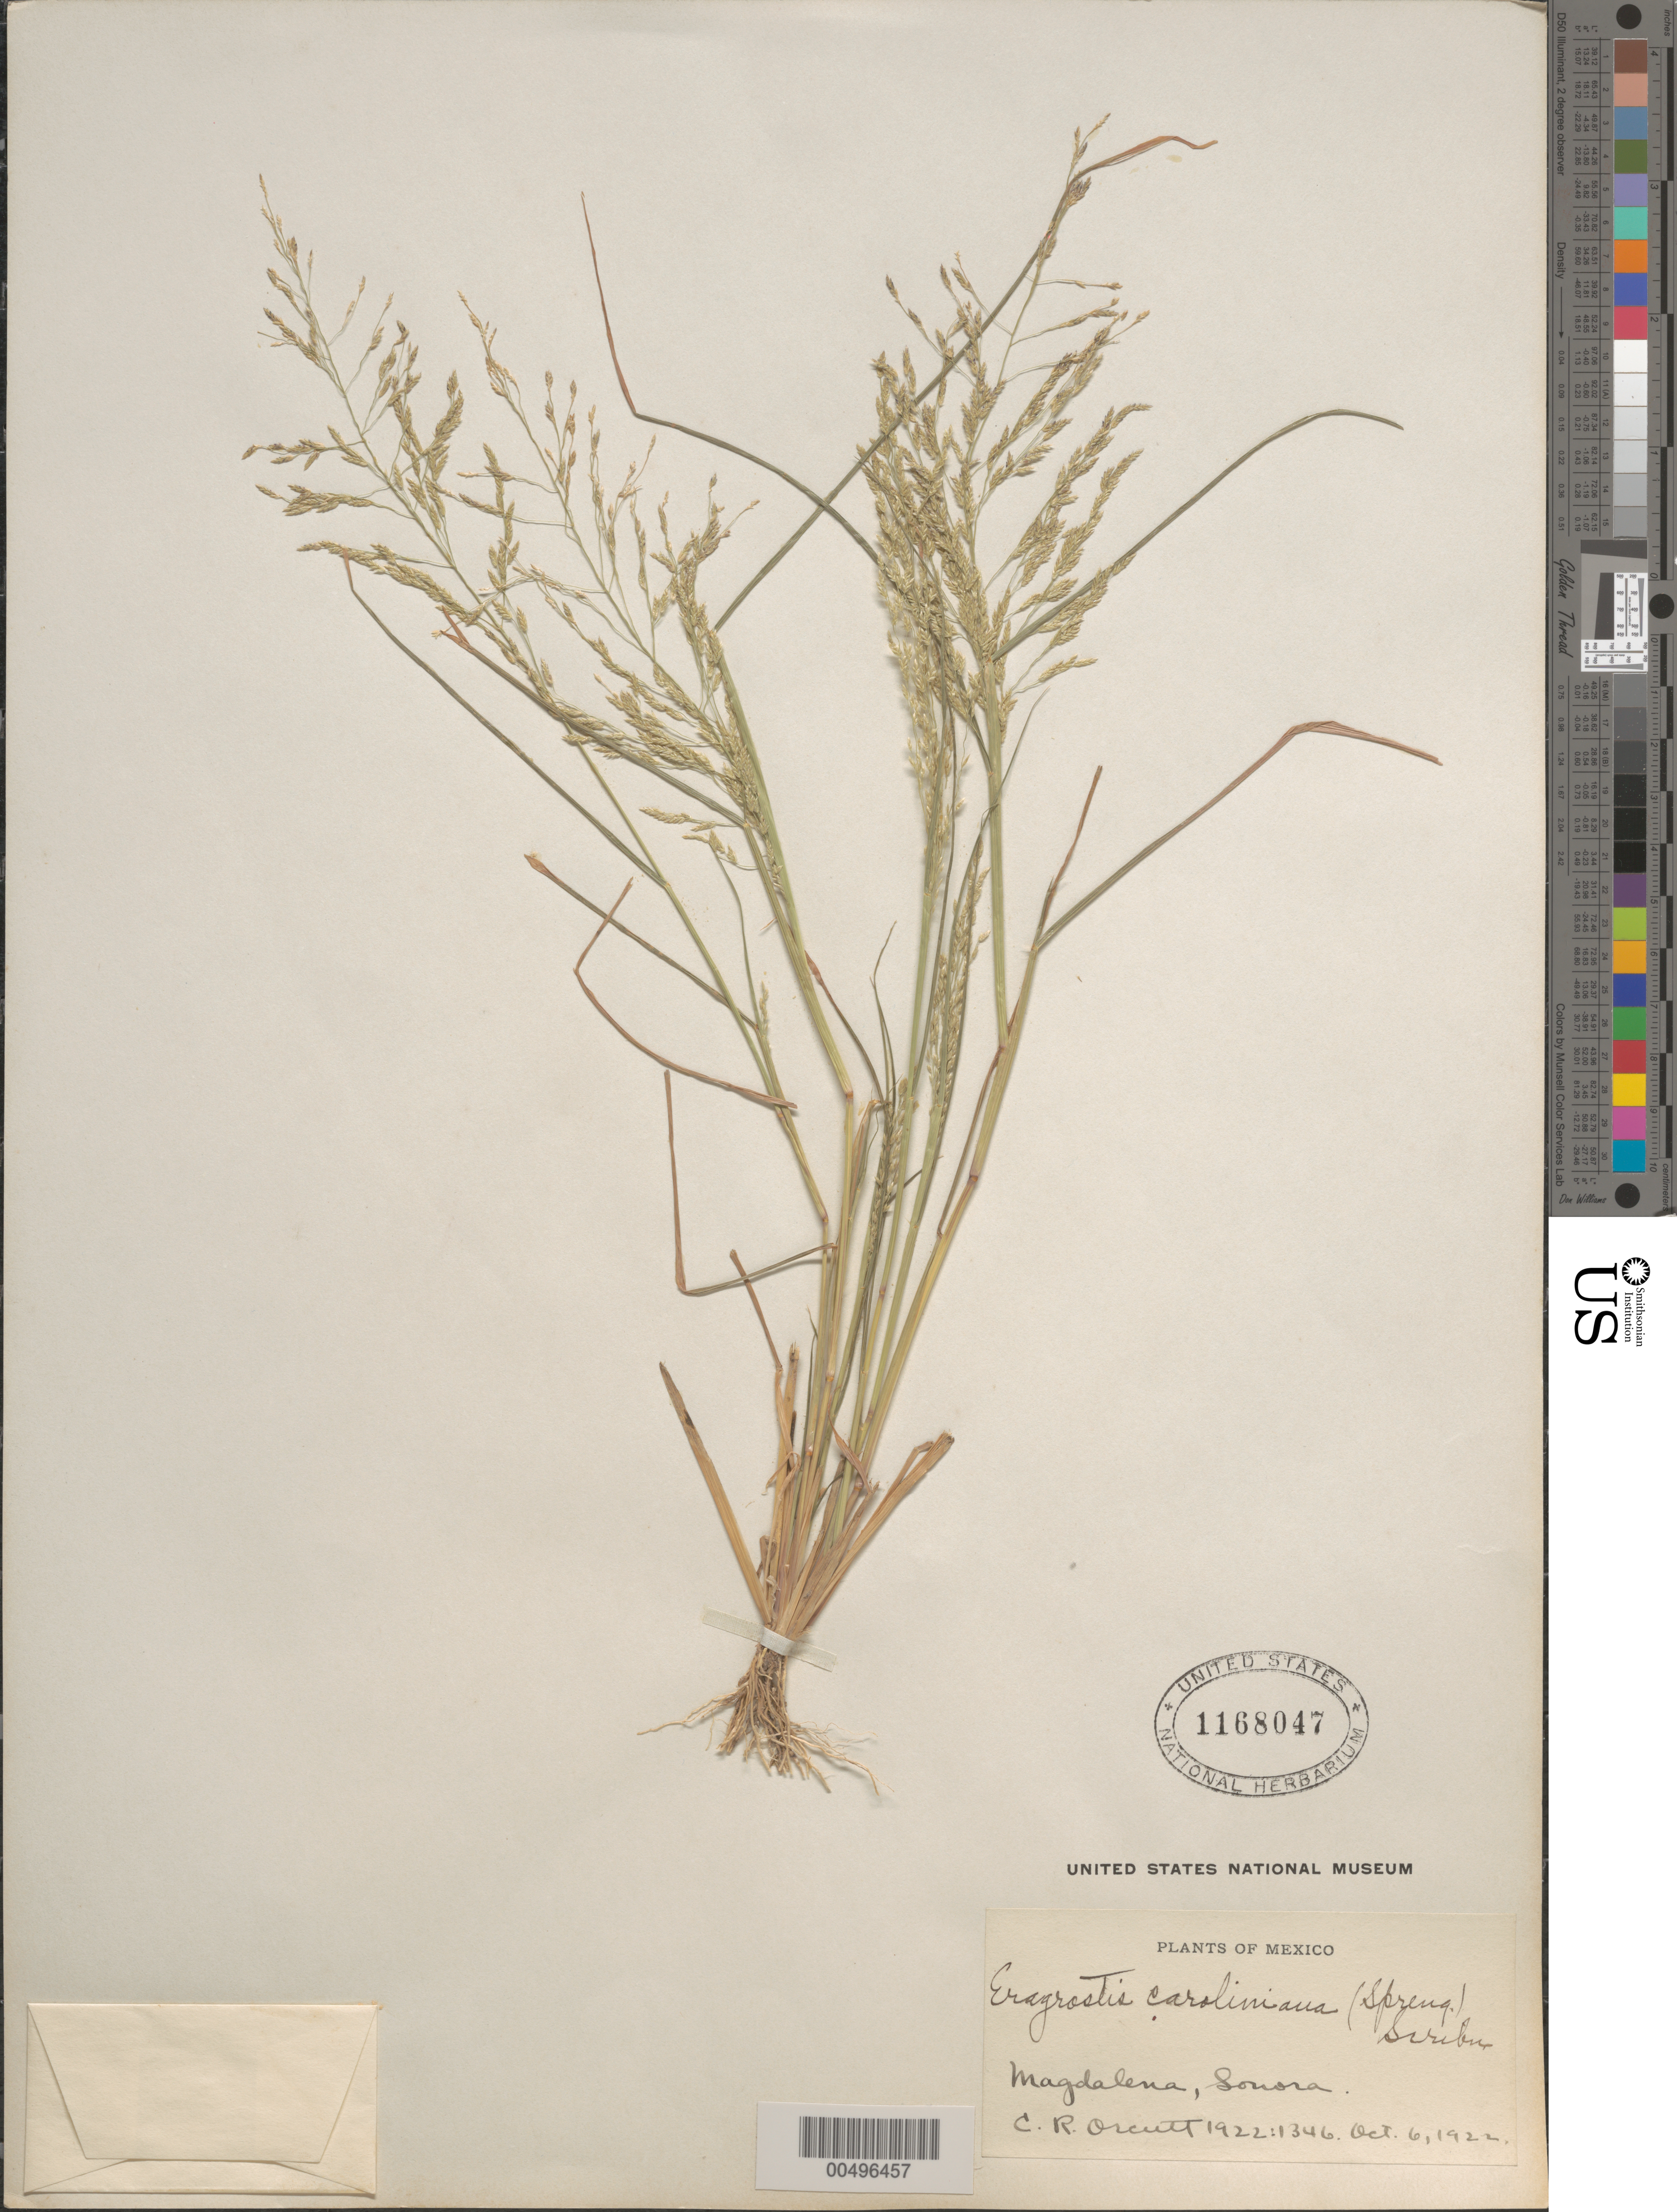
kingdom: Plantae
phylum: Tracheophyta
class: Liliopsida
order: Poales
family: Poaceae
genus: Eragrostis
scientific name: Eragrostis pectinacea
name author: (Michx.) Nees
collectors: C. R. Orcutt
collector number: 1346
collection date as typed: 6 Oct 1922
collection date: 1922-10-06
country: Mexico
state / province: Sonora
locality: Magdalena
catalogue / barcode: US 1168047